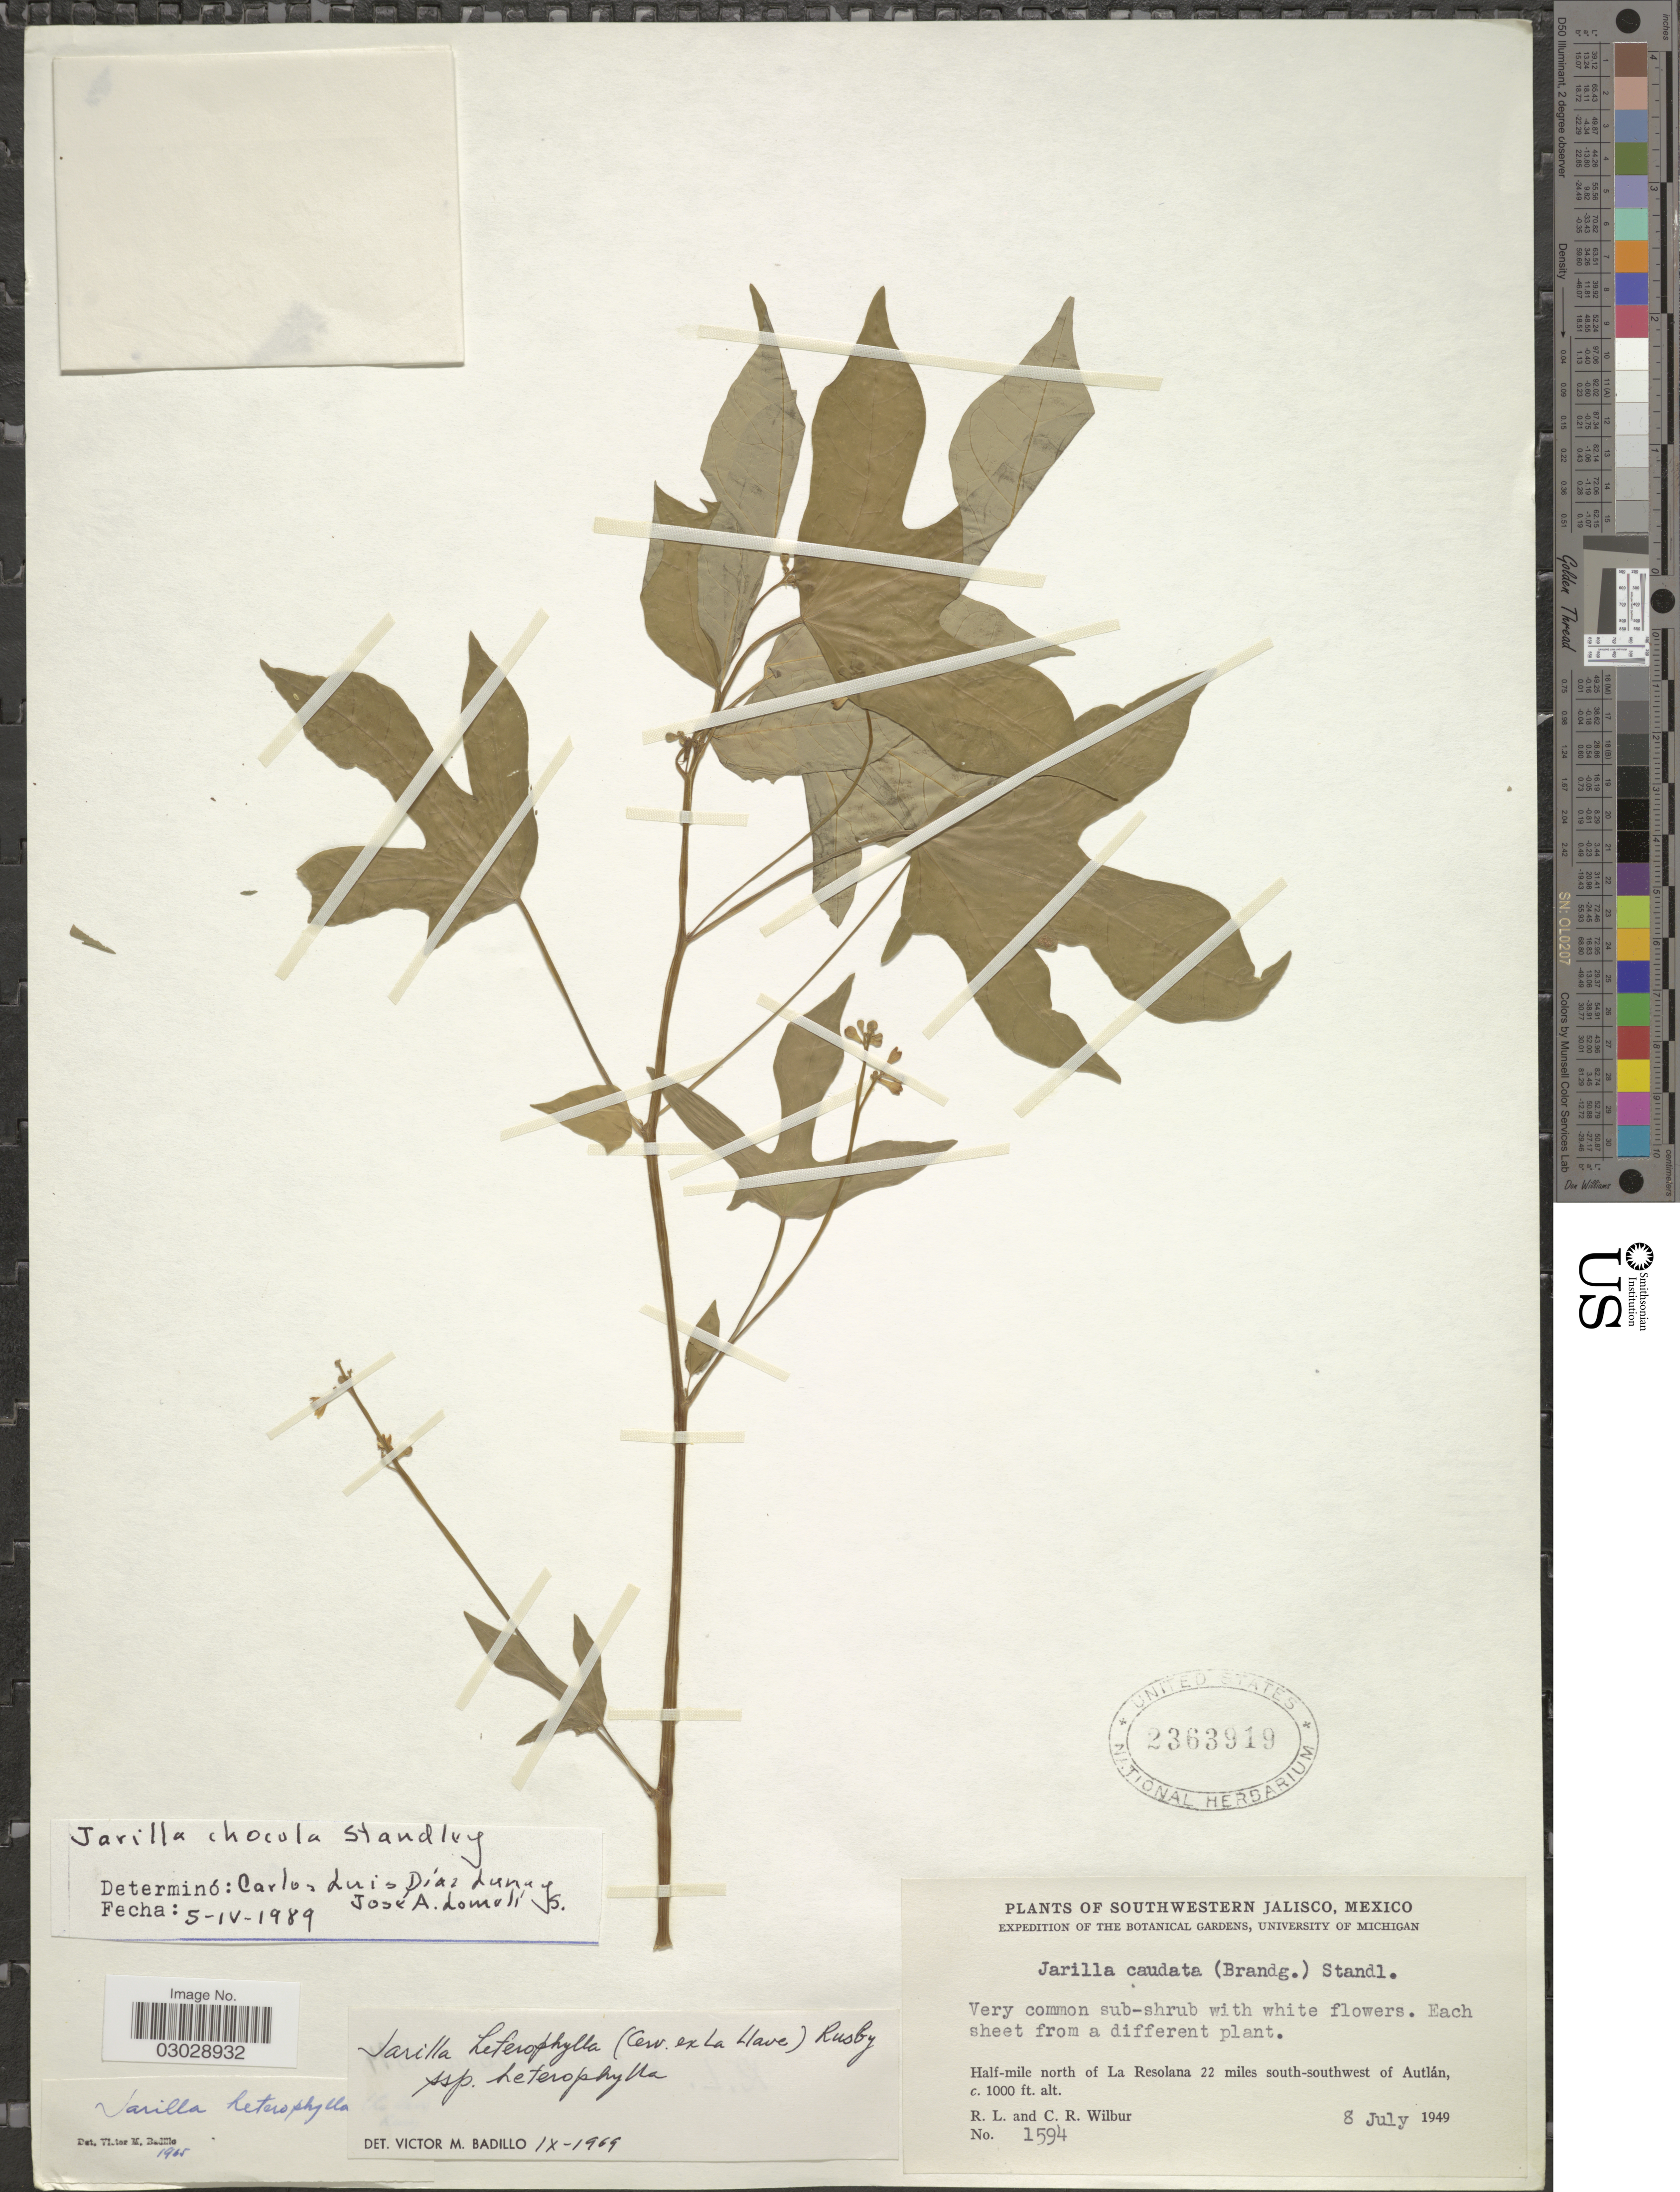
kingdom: Plantae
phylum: Tracheophyta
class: Magnoliopsida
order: Brassicales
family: Caricaceae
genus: Jarilla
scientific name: Jarilla chocola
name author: Standl.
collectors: R. L. Wilbur & C. Wilbur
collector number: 1594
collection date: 1949-07-08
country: Mexico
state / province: Jalisco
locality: Southwestern Jalisco. Half-mile north of La Resolana 22 miles south-southwest of Autlán.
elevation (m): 305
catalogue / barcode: US 2363919